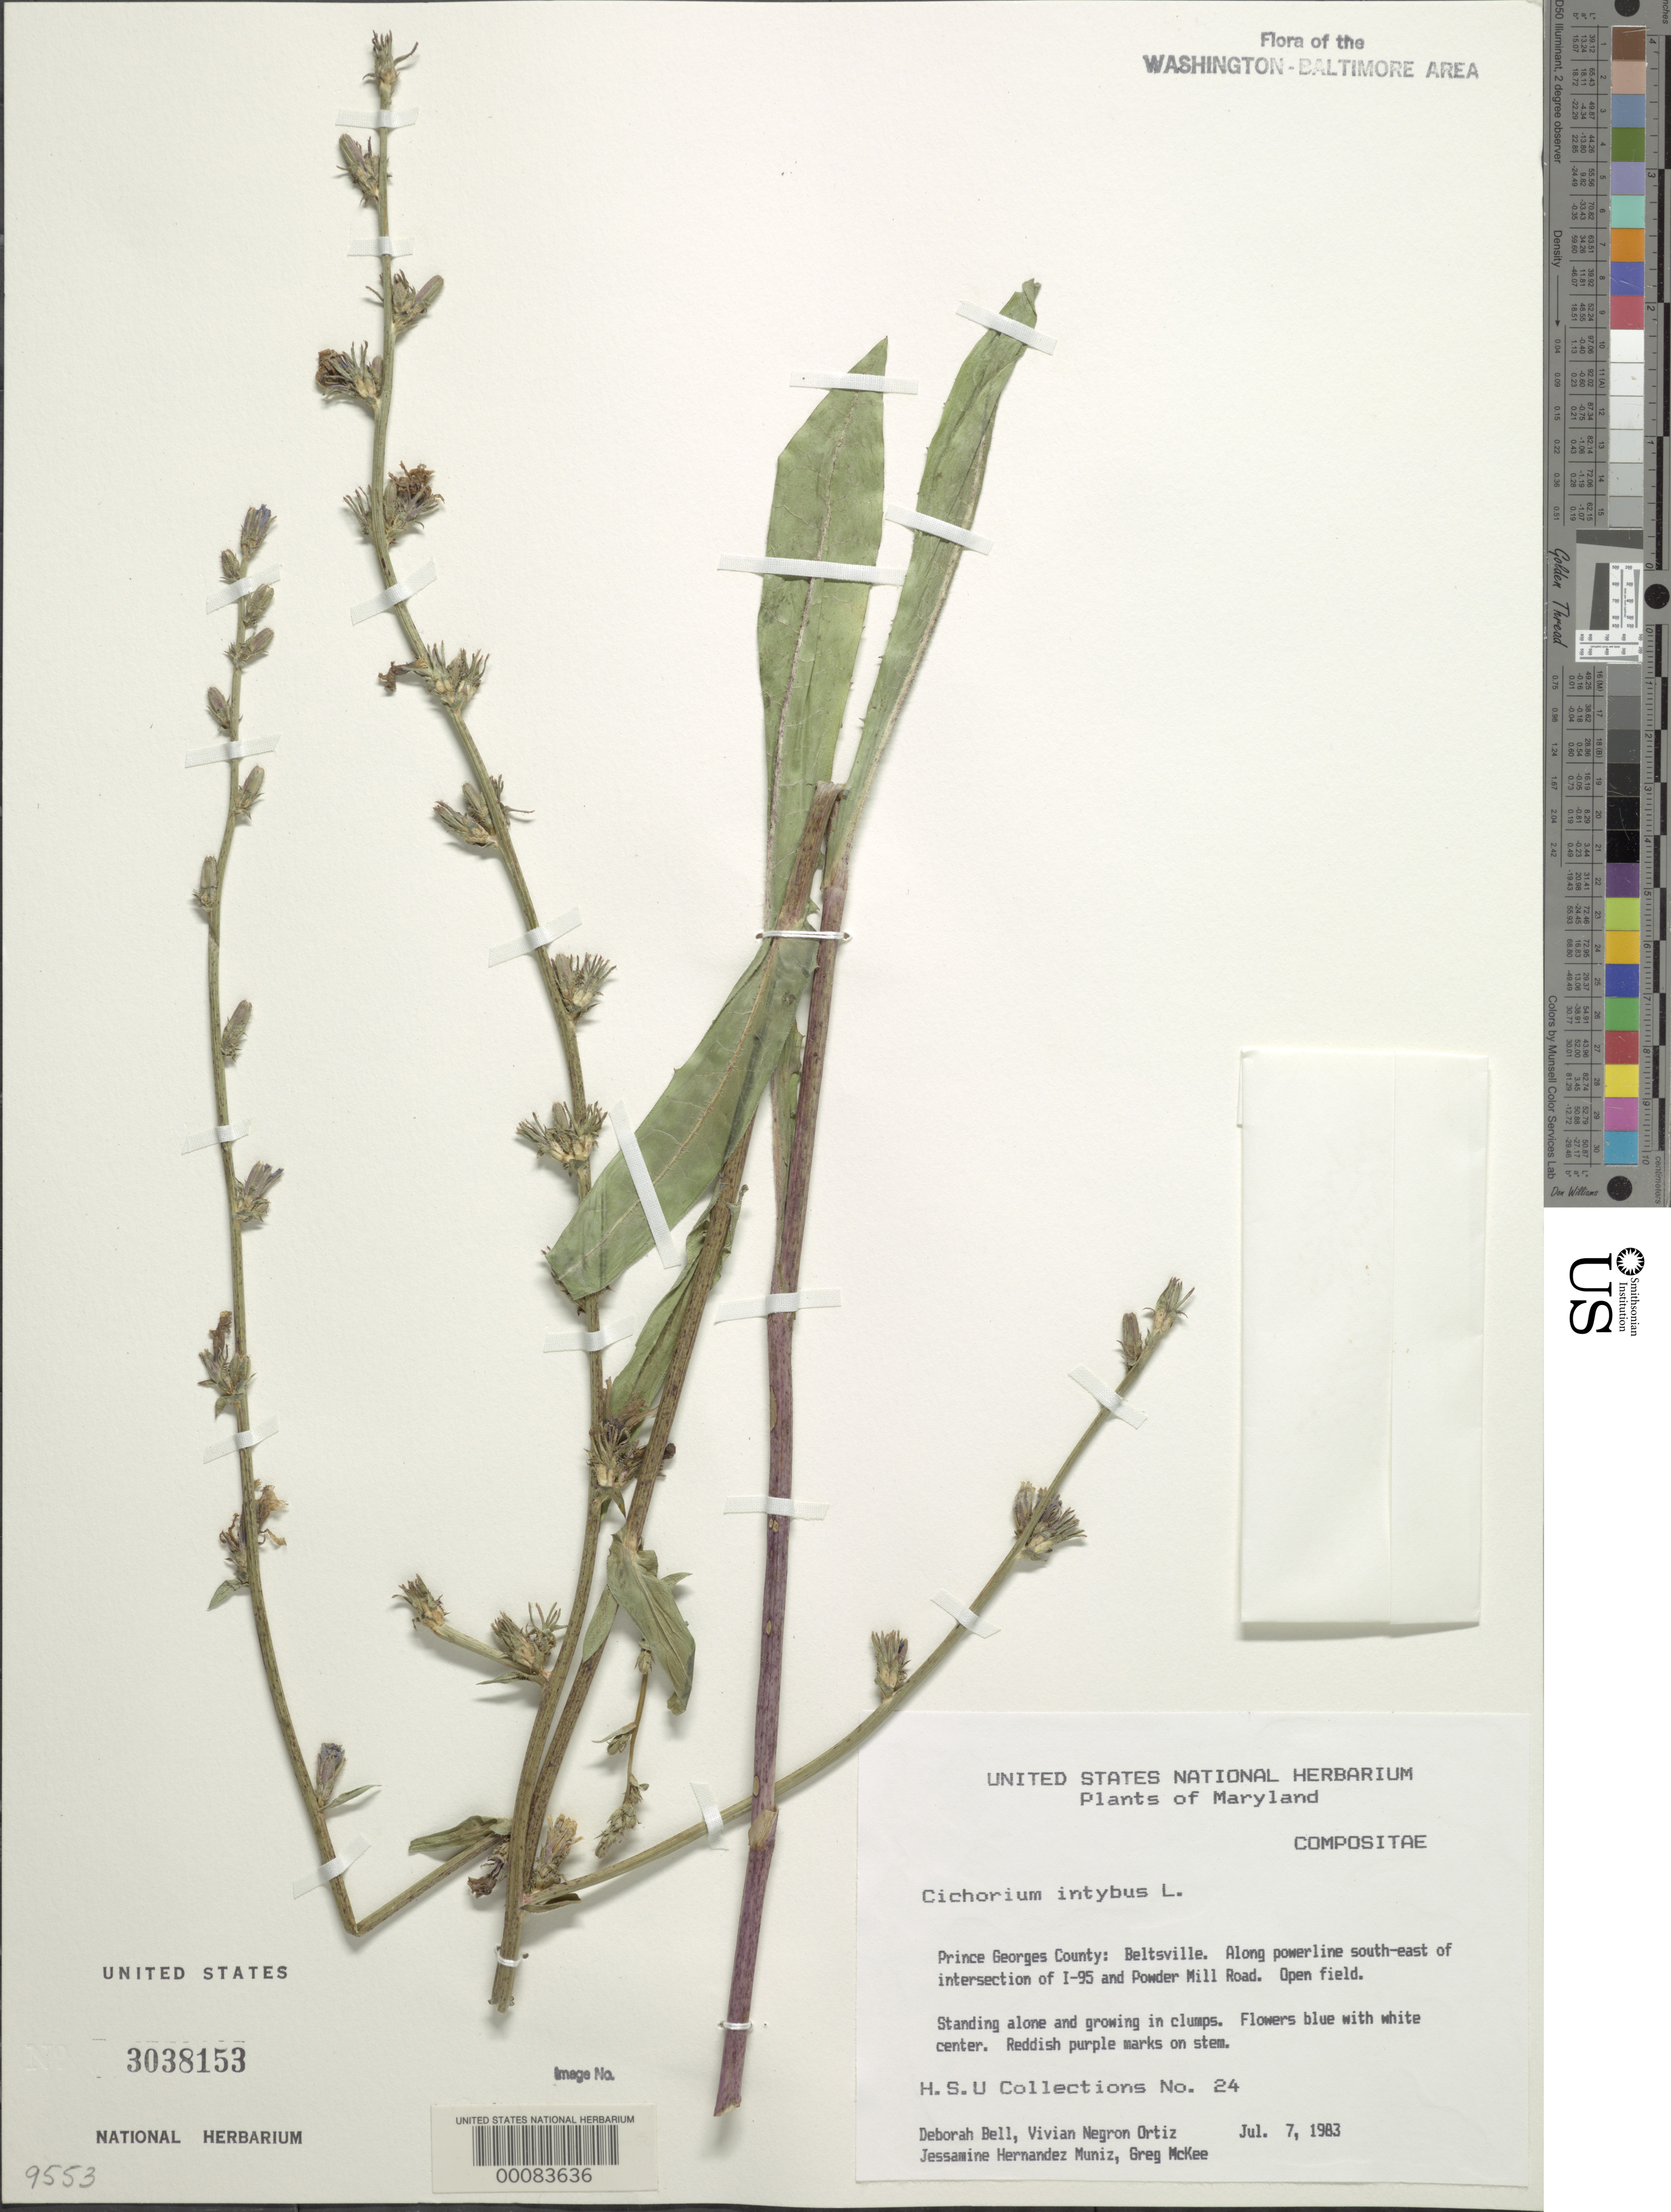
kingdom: Plantae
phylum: Tracheophyta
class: Magnoliopsida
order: Asterales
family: Asteraceae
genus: Cichorium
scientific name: Cichorium intybus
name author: L.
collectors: D. A. Bell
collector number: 24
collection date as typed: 07 Jul 1983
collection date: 1983-07-07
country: United States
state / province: Maryland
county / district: Prince George's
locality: Beltsville powerline I-95 and Powder Mill Road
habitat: Open field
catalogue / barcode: US 3038153